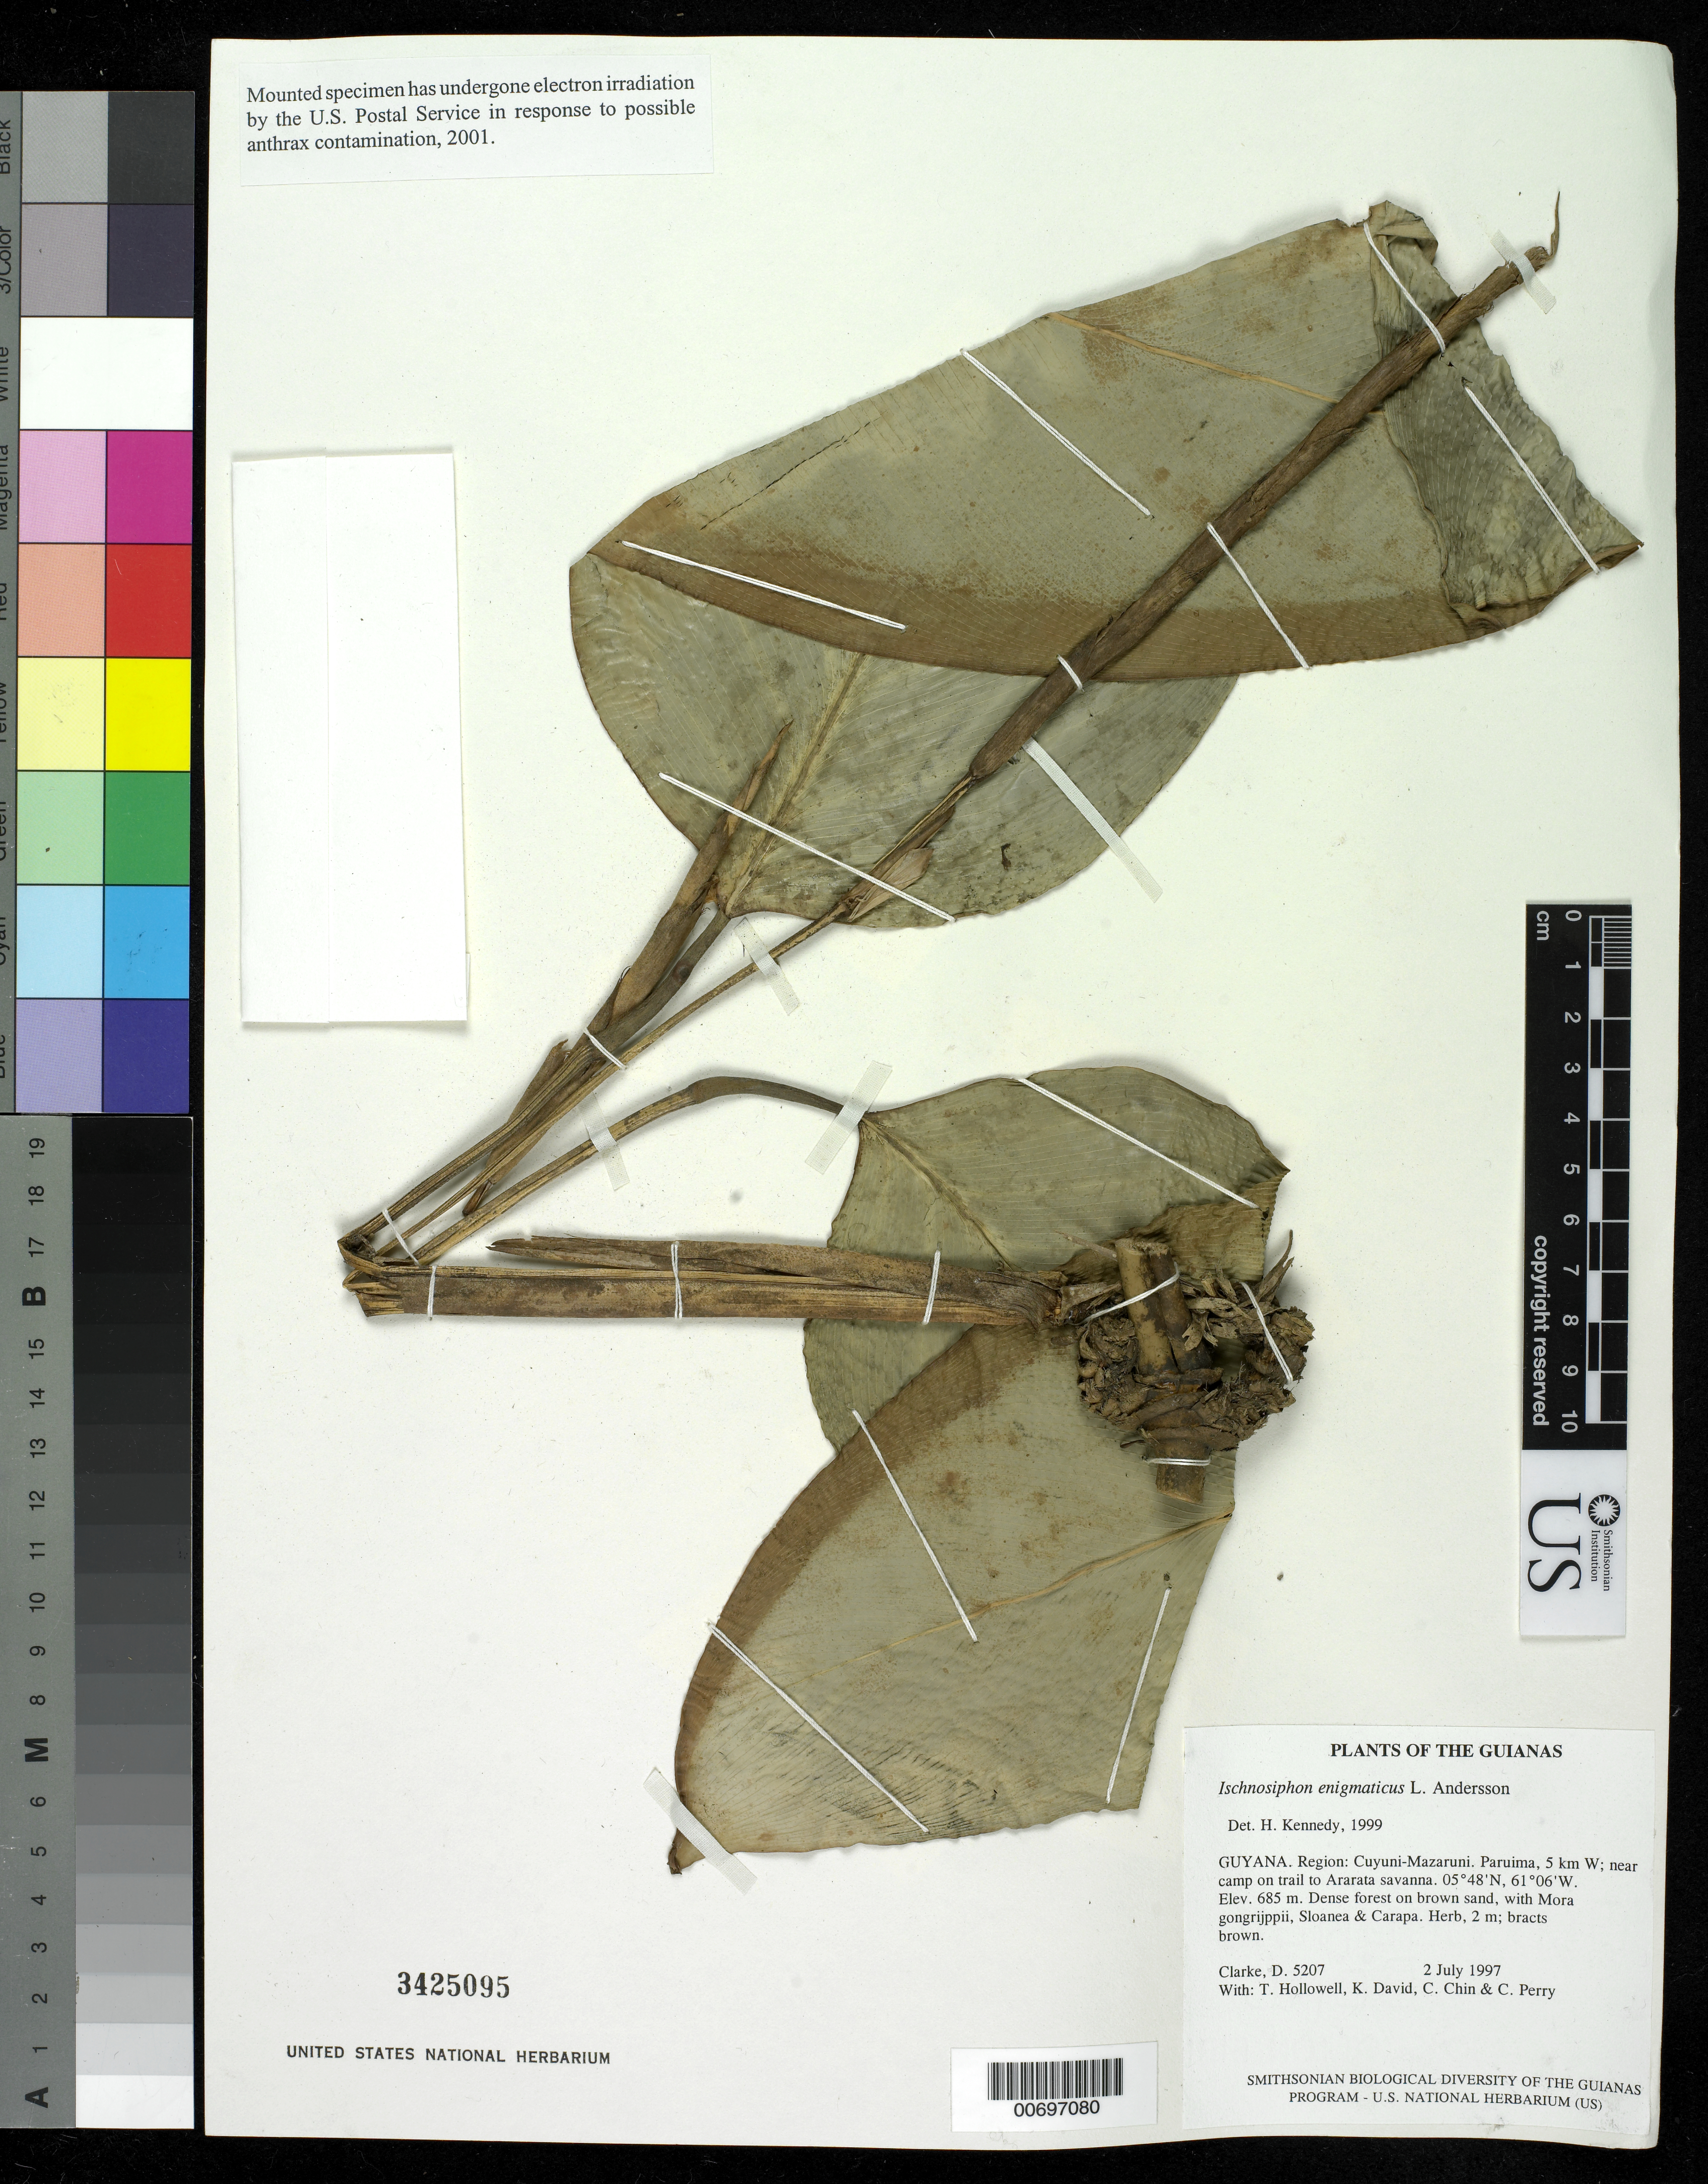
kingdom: Plantae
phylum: Tracheophyta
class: Liliopsida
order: Zingiberales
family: Marantaceae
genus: Ischnosiphon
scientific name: Ischnosiphon enigmaticus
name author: L. Andersson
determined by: Kennedy, Helen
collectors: H. D. Clarke, T. Hollowell, K. David, C. Chin & C. Perry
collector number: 5207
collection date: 1997-07-02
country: Guyana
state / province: Cuyuni-Mazaruni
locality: Paruima, 5 km W; near camp on trail to Ararata savanna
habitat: Dense forest on brown sand, with Mora gongijppii, Sloanea & Carapa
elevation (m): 685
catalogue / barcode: US 3425095